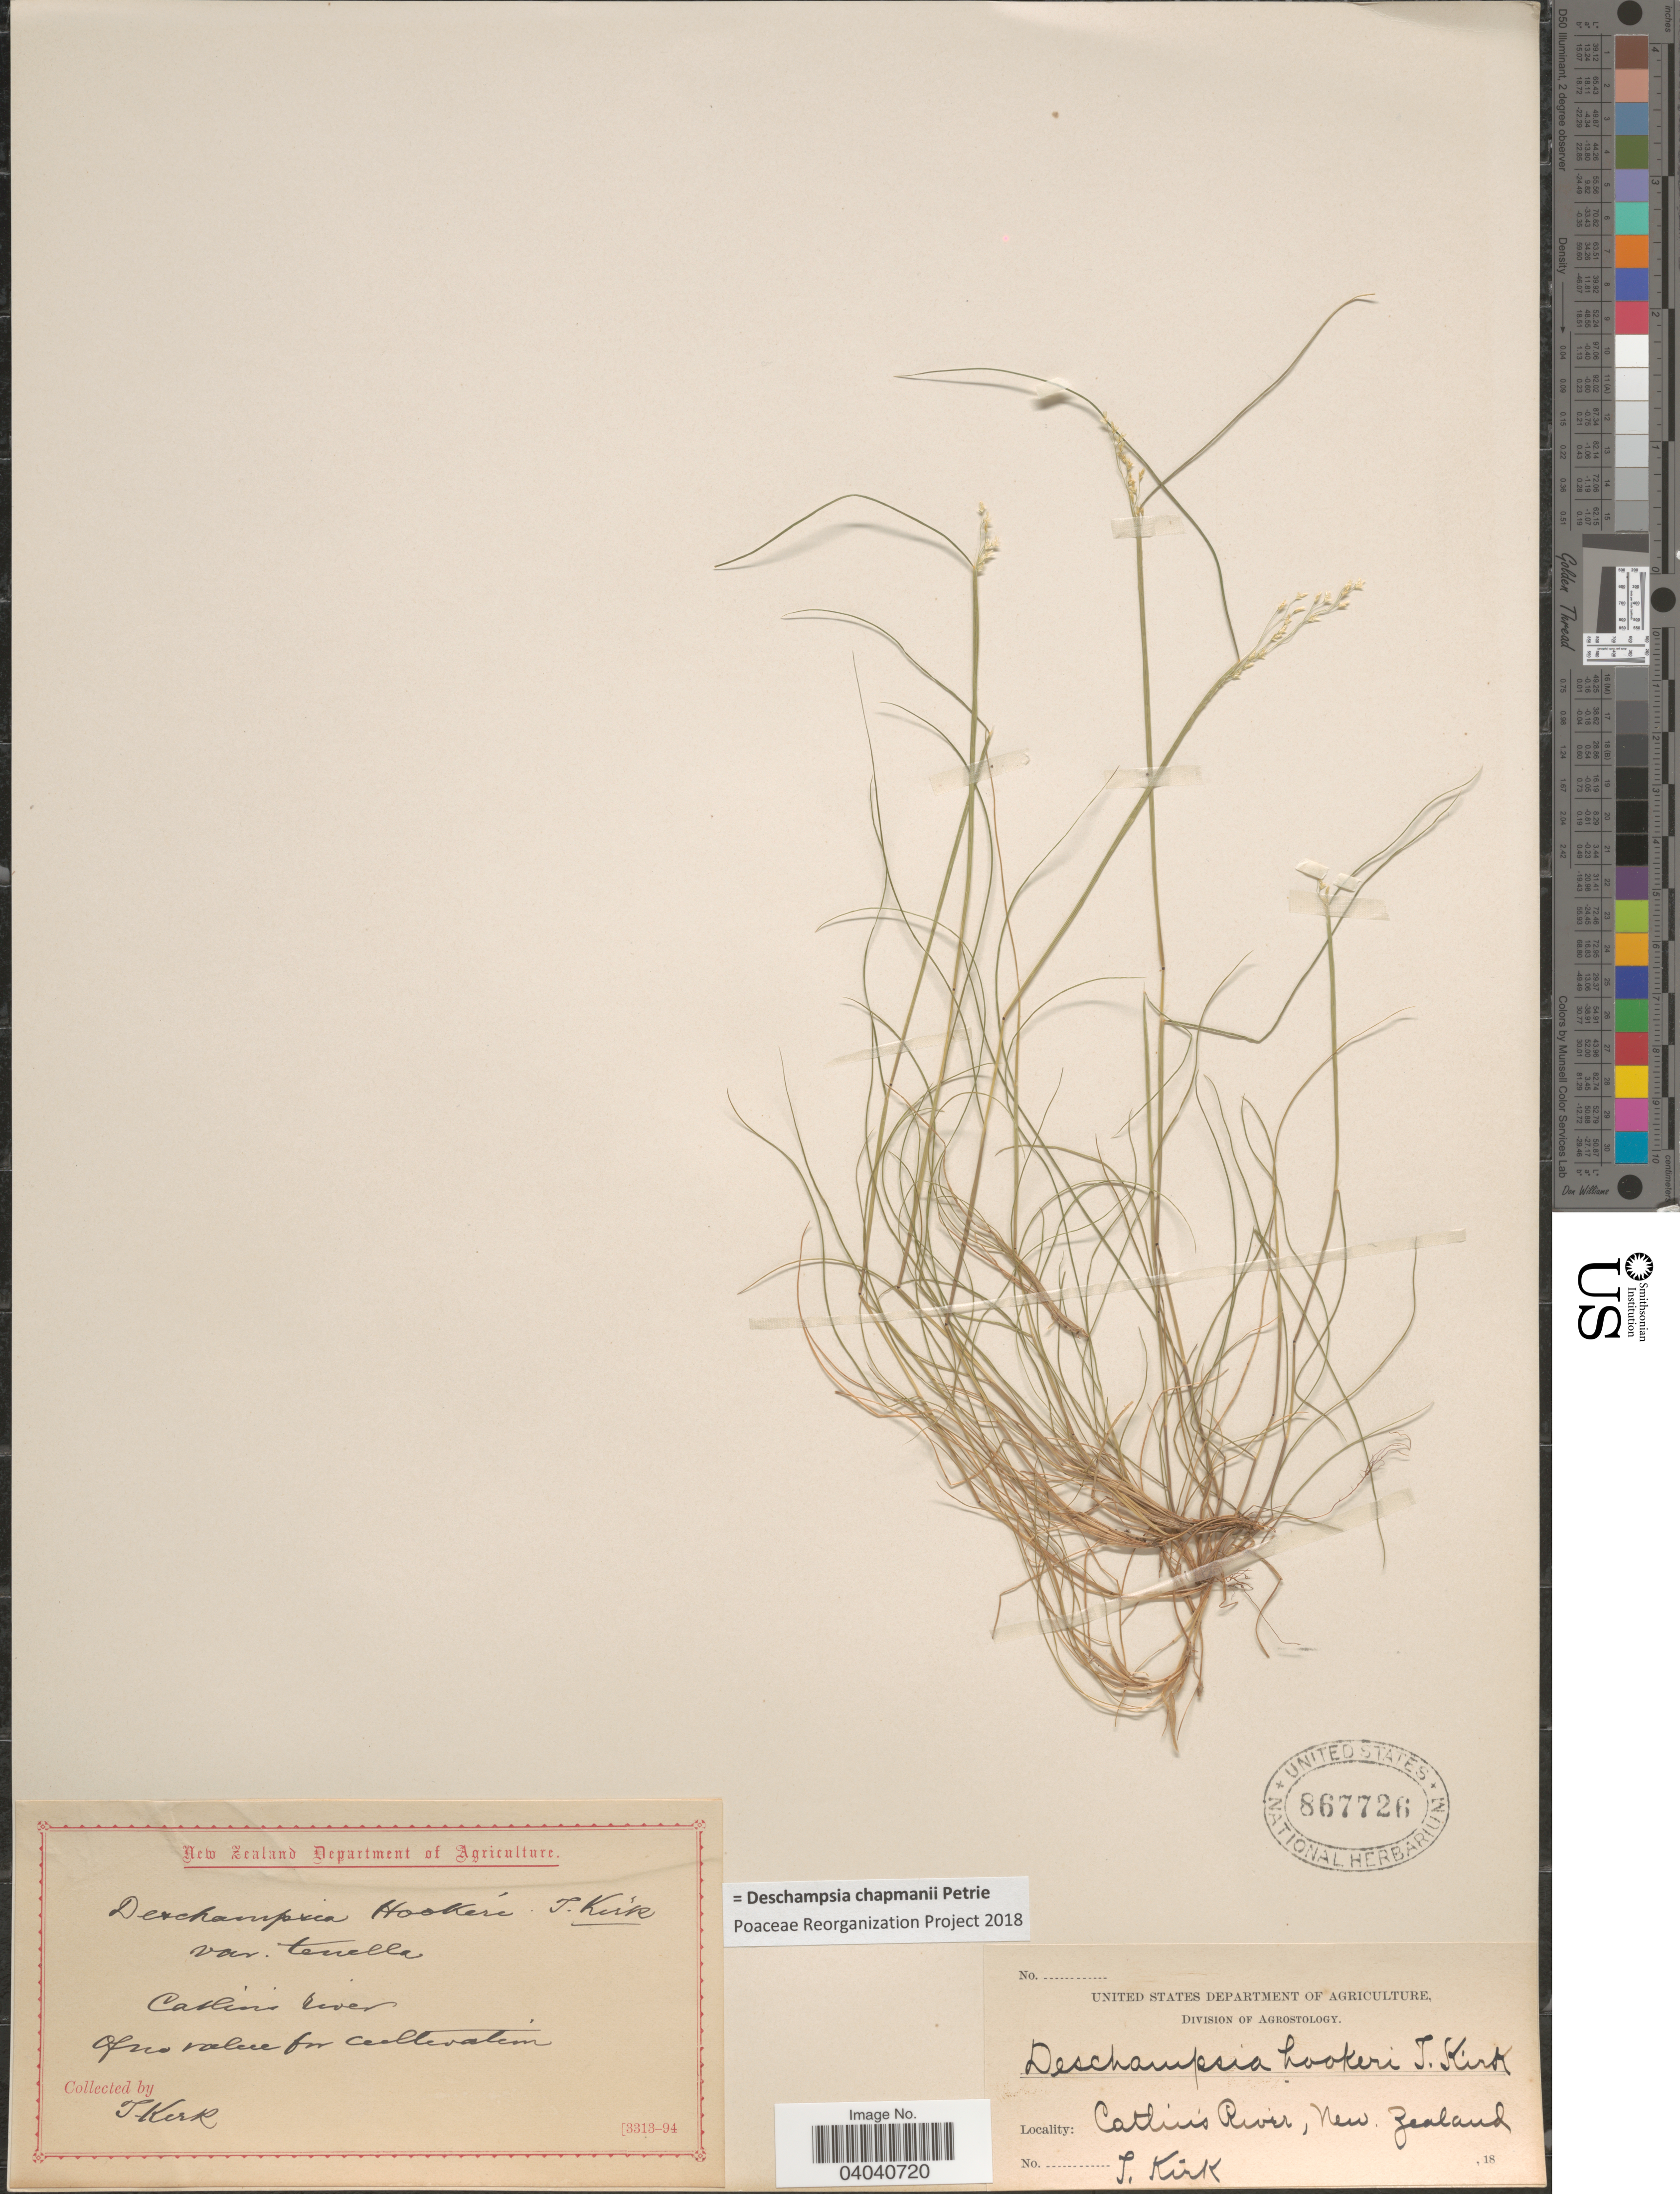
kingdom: Plantae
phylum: Tracheophyta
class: Liliopsida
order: Poales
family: Poaceae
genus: Deschampsia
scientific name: Deschampsia chapmanii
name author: Petrie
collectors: J. Kirk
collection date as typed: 18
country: New Zealand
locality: Catlin's River. Open value for cultivation.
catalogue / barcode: US 867726